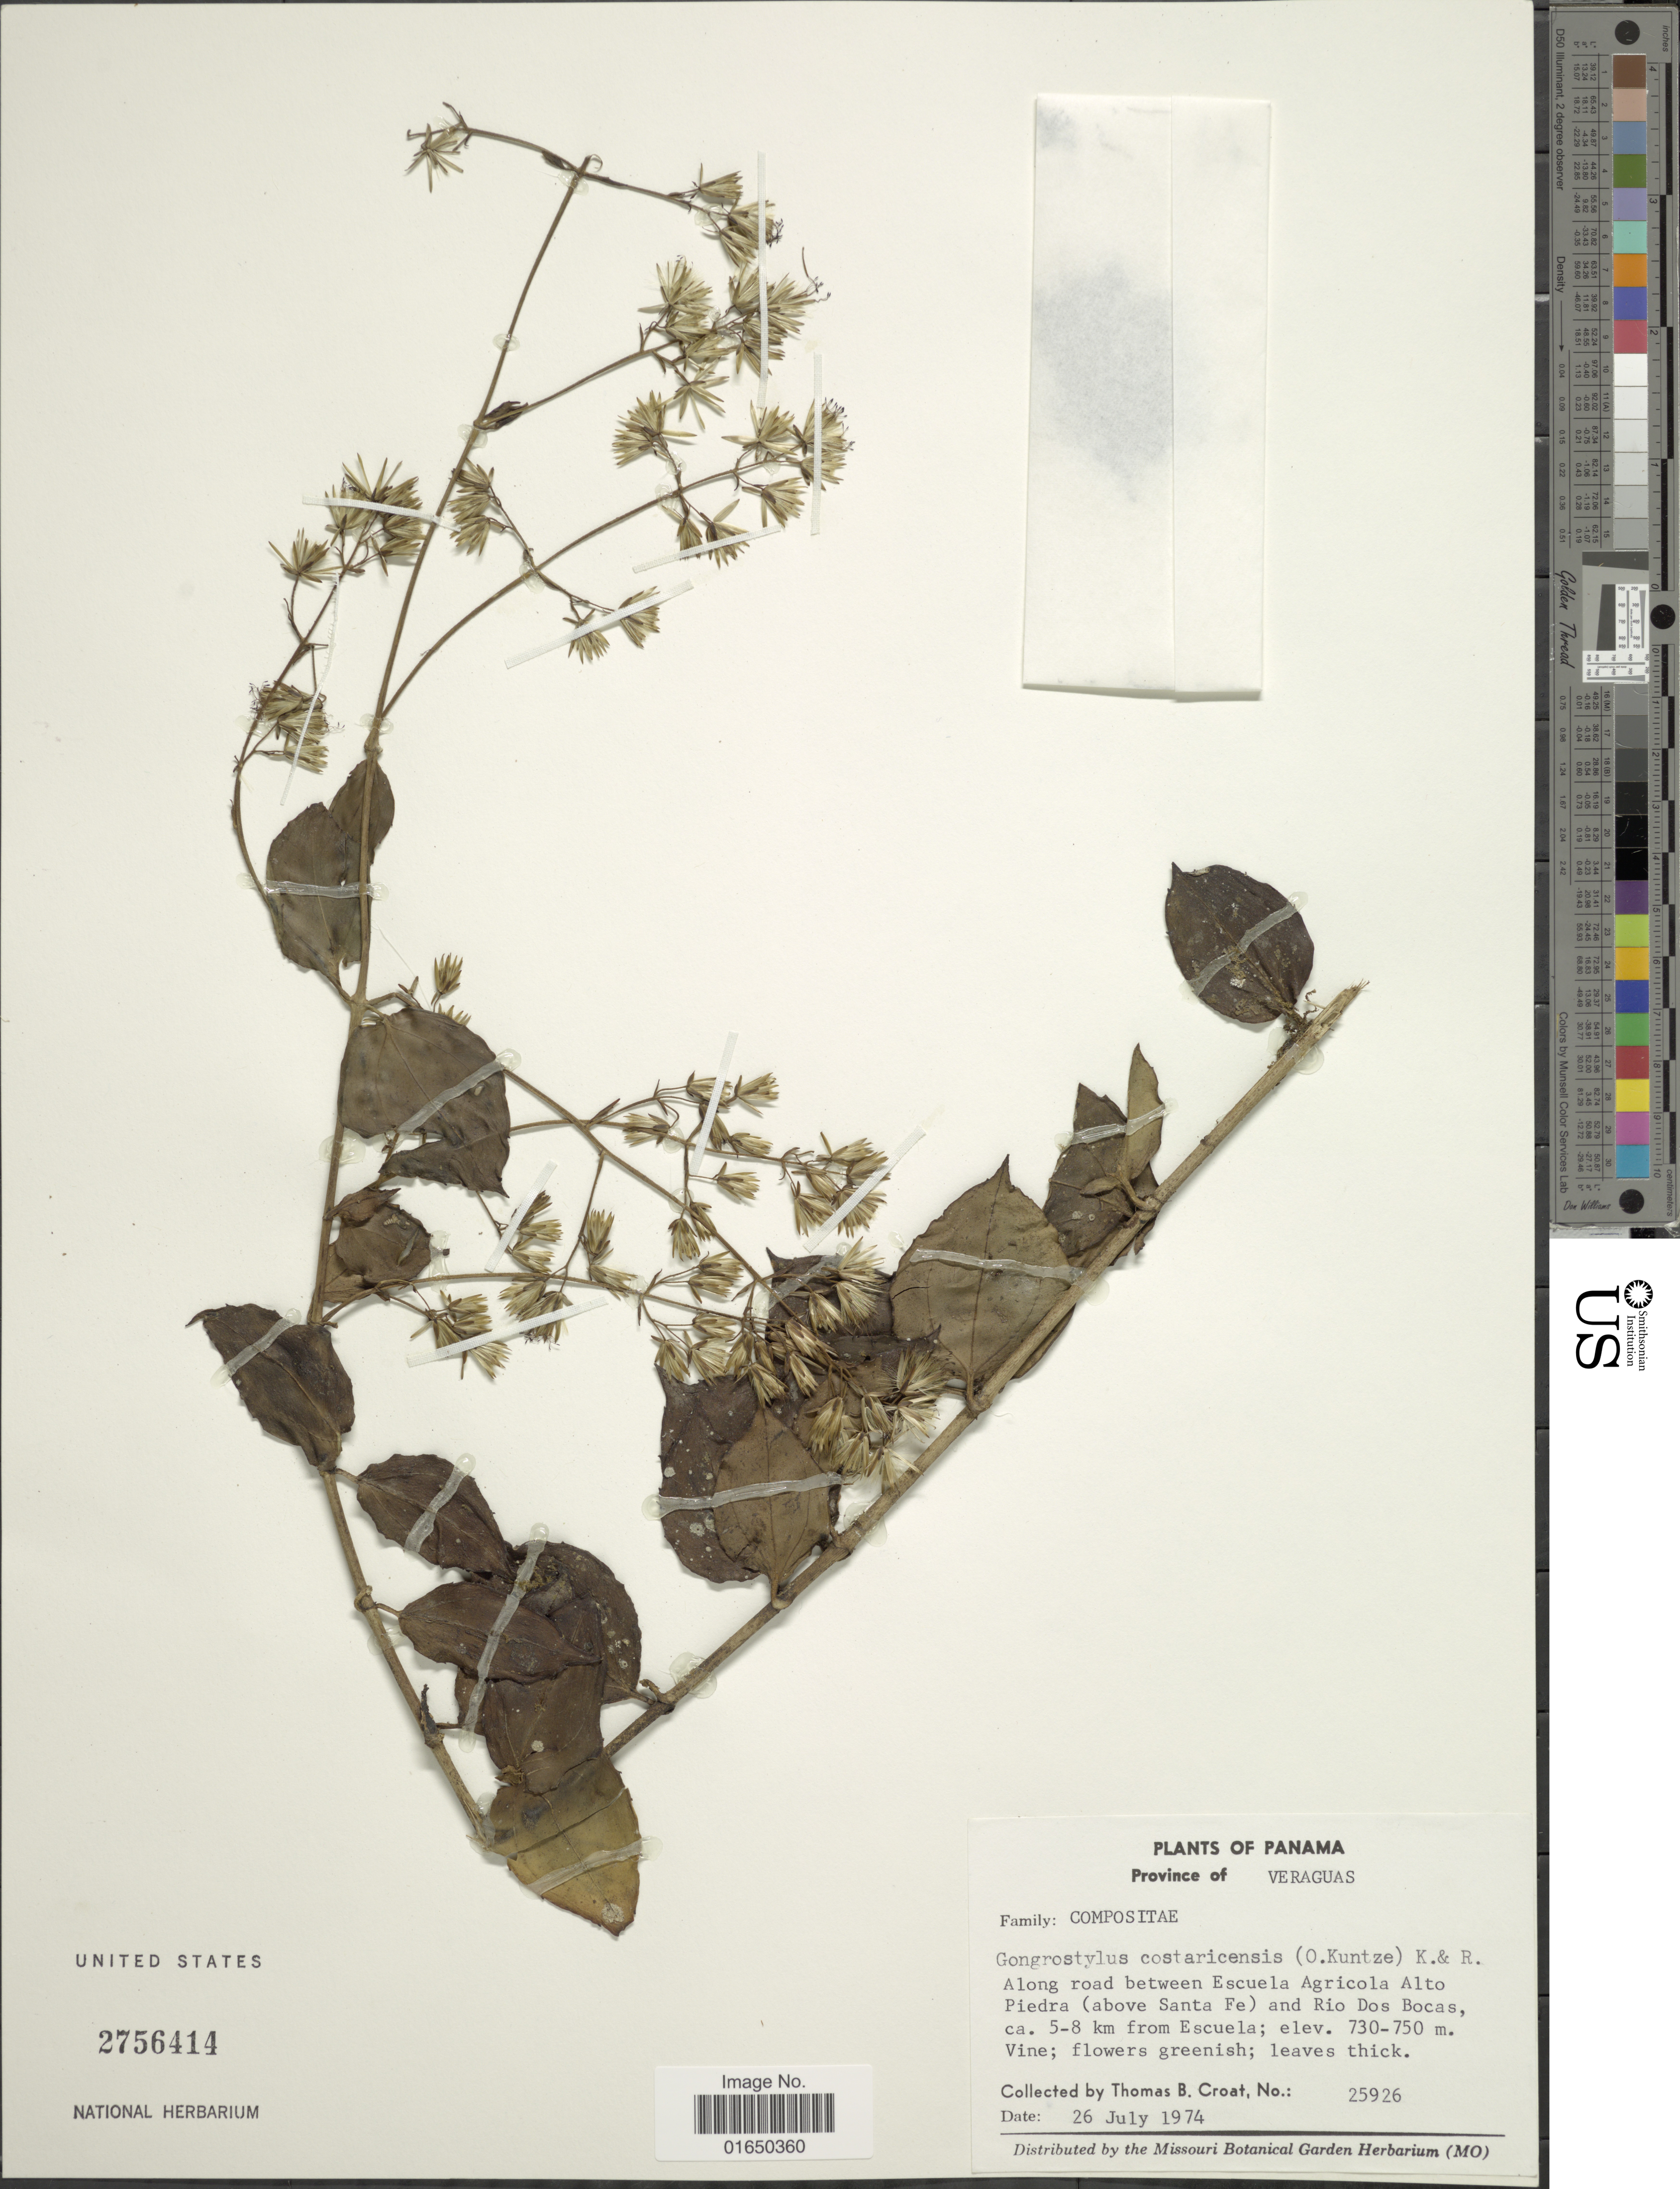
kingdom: Plantae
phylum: Tracheophyta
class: Magnoliopsida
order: Asterales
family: Asteraceae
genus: Gongrostylus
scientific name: Gongrostylus costaricensis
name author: (Kuntze) R.M. King & H. Rob.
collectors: T. B. Croat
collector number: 25926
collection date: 1974-07-26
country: Panama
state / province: Veraguas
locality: Along road between Escuela Agricola Alto Piedra (above Santa Fe) and Rio Dos Bocas, ca. 5-8 km from Escuela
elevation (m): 730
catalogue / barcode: US 2756414